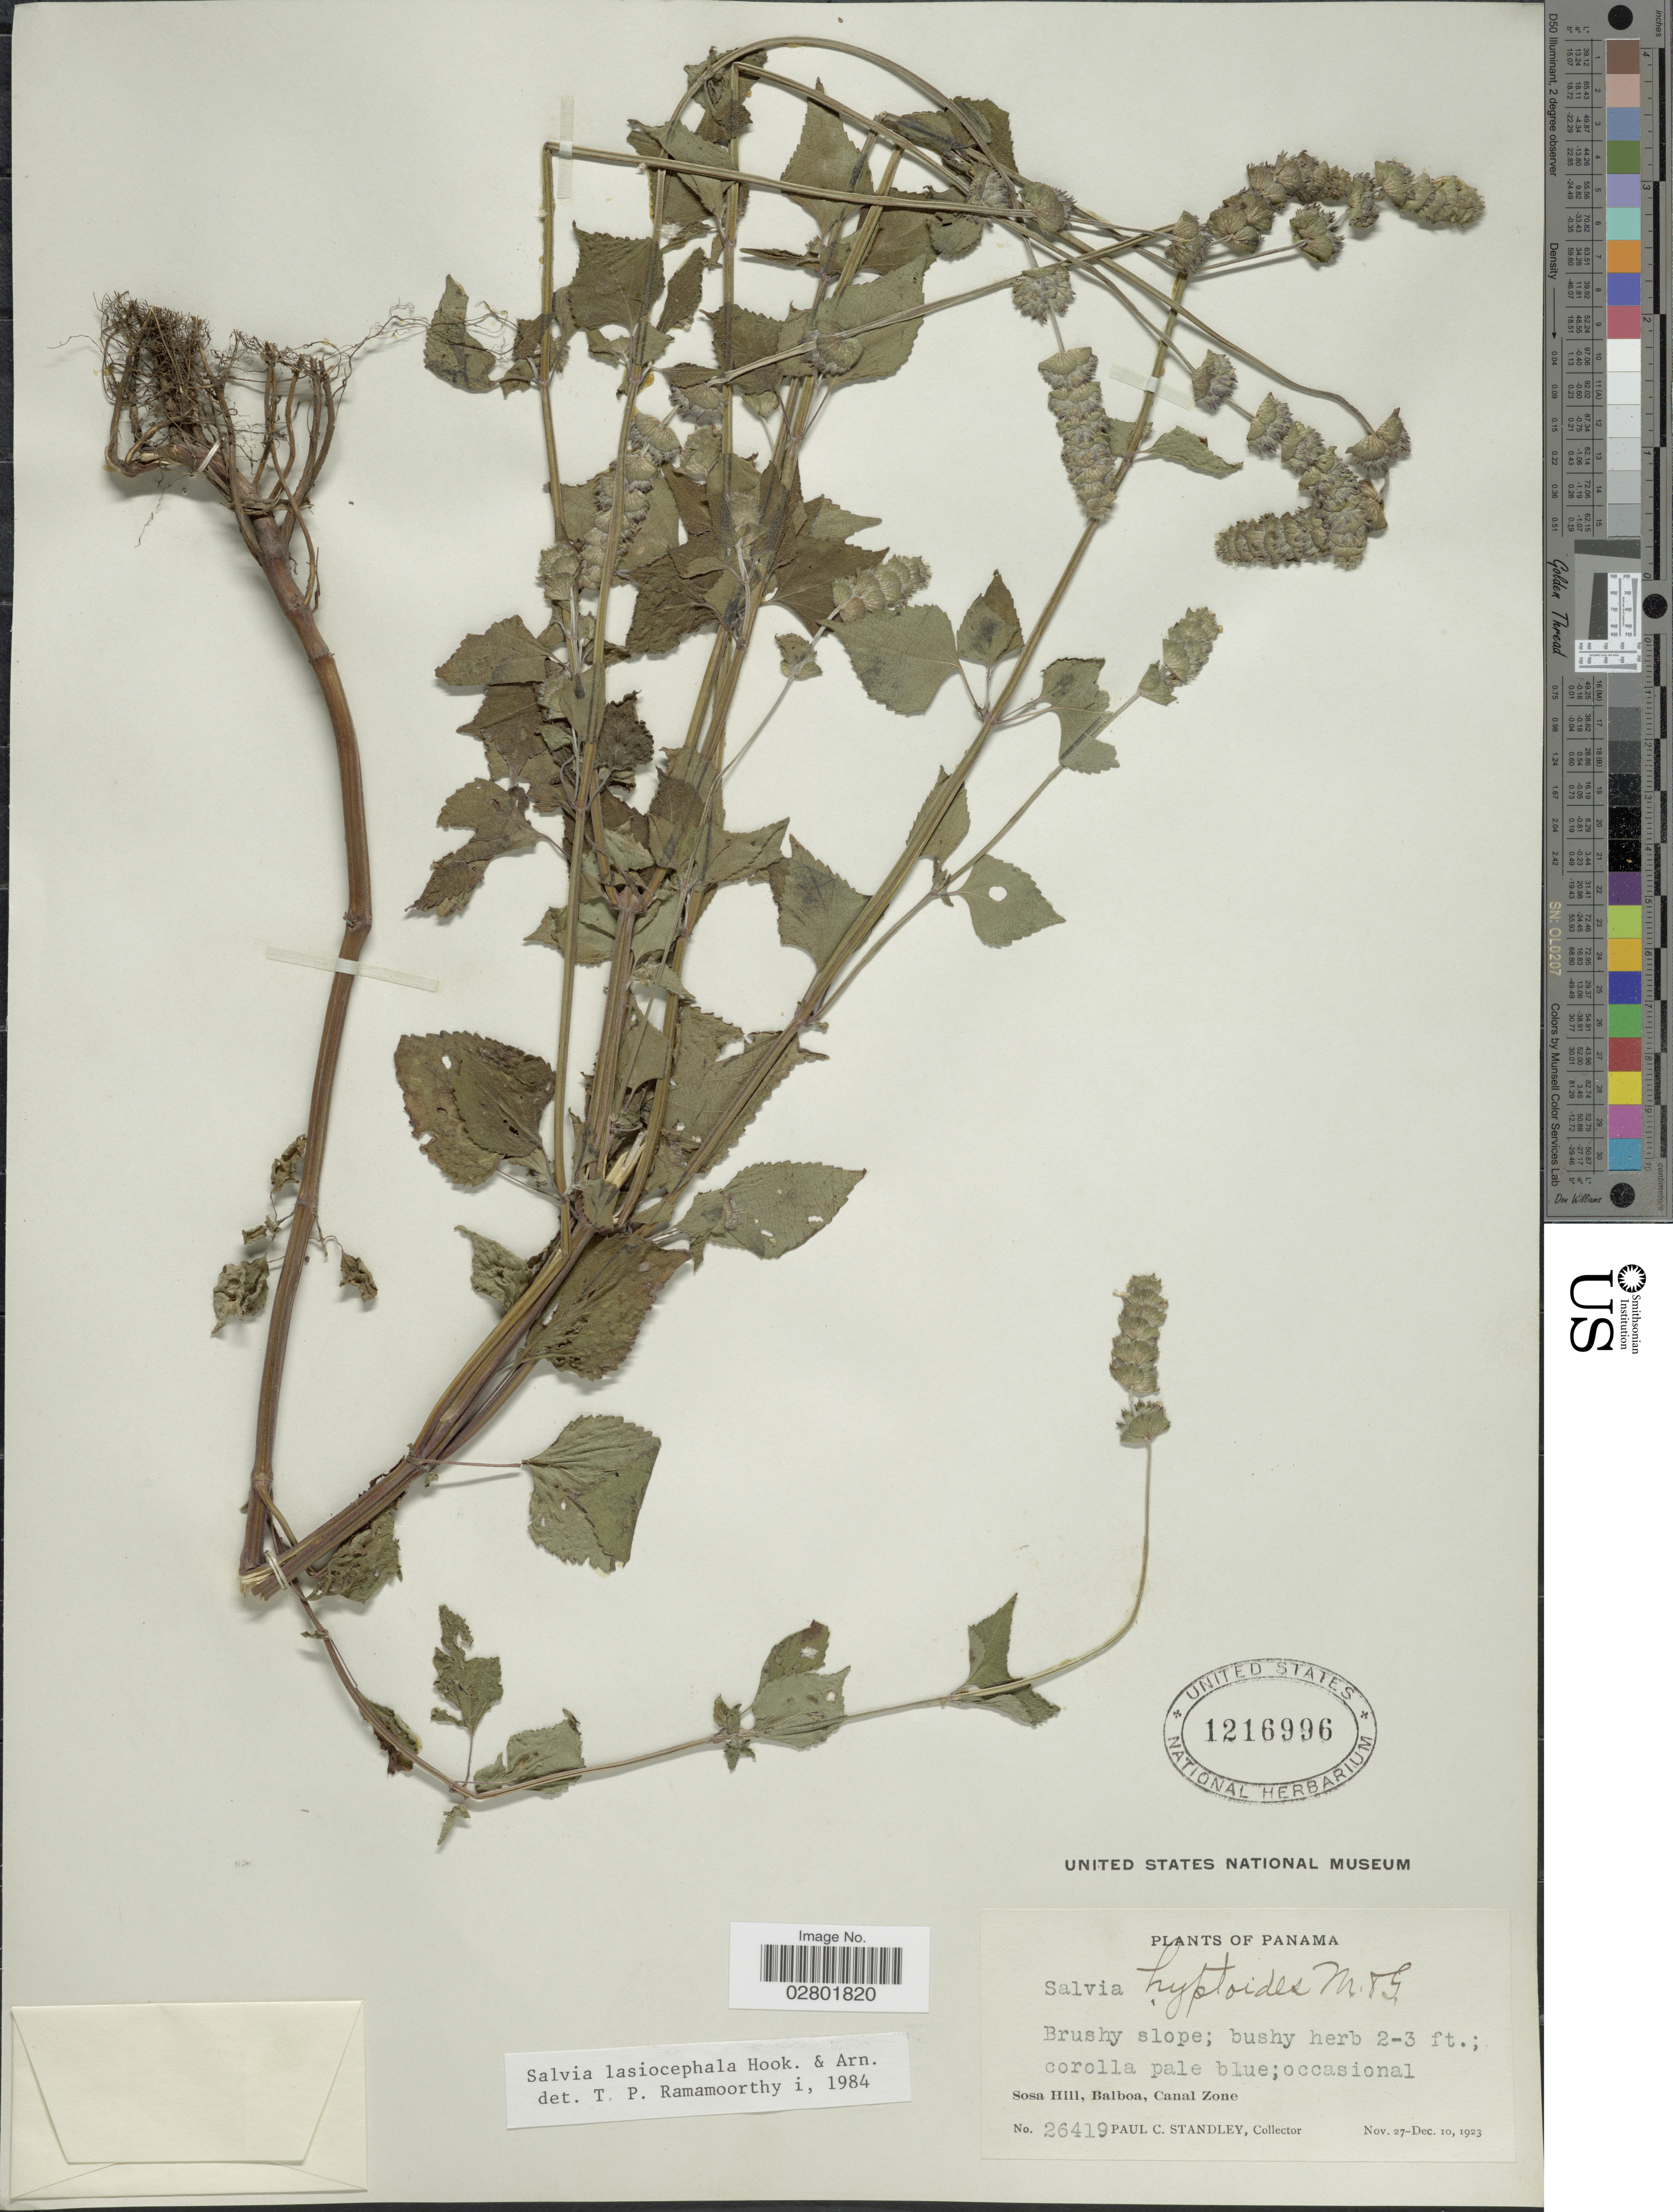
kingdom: Plantae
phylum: Tracheophyta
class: Magnoliopsida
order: Lamiales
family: Lamiaceae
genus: Salvia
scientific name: Salvia lasiocephala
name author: Hook. & Arn.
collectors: P. C. Standley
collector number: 26419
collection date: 1923-11-27/1923-12-10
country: Panama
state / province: Colón / Panamá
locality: Sosa Hill, Balboa, Canal Zone.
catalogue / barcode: US 1216996